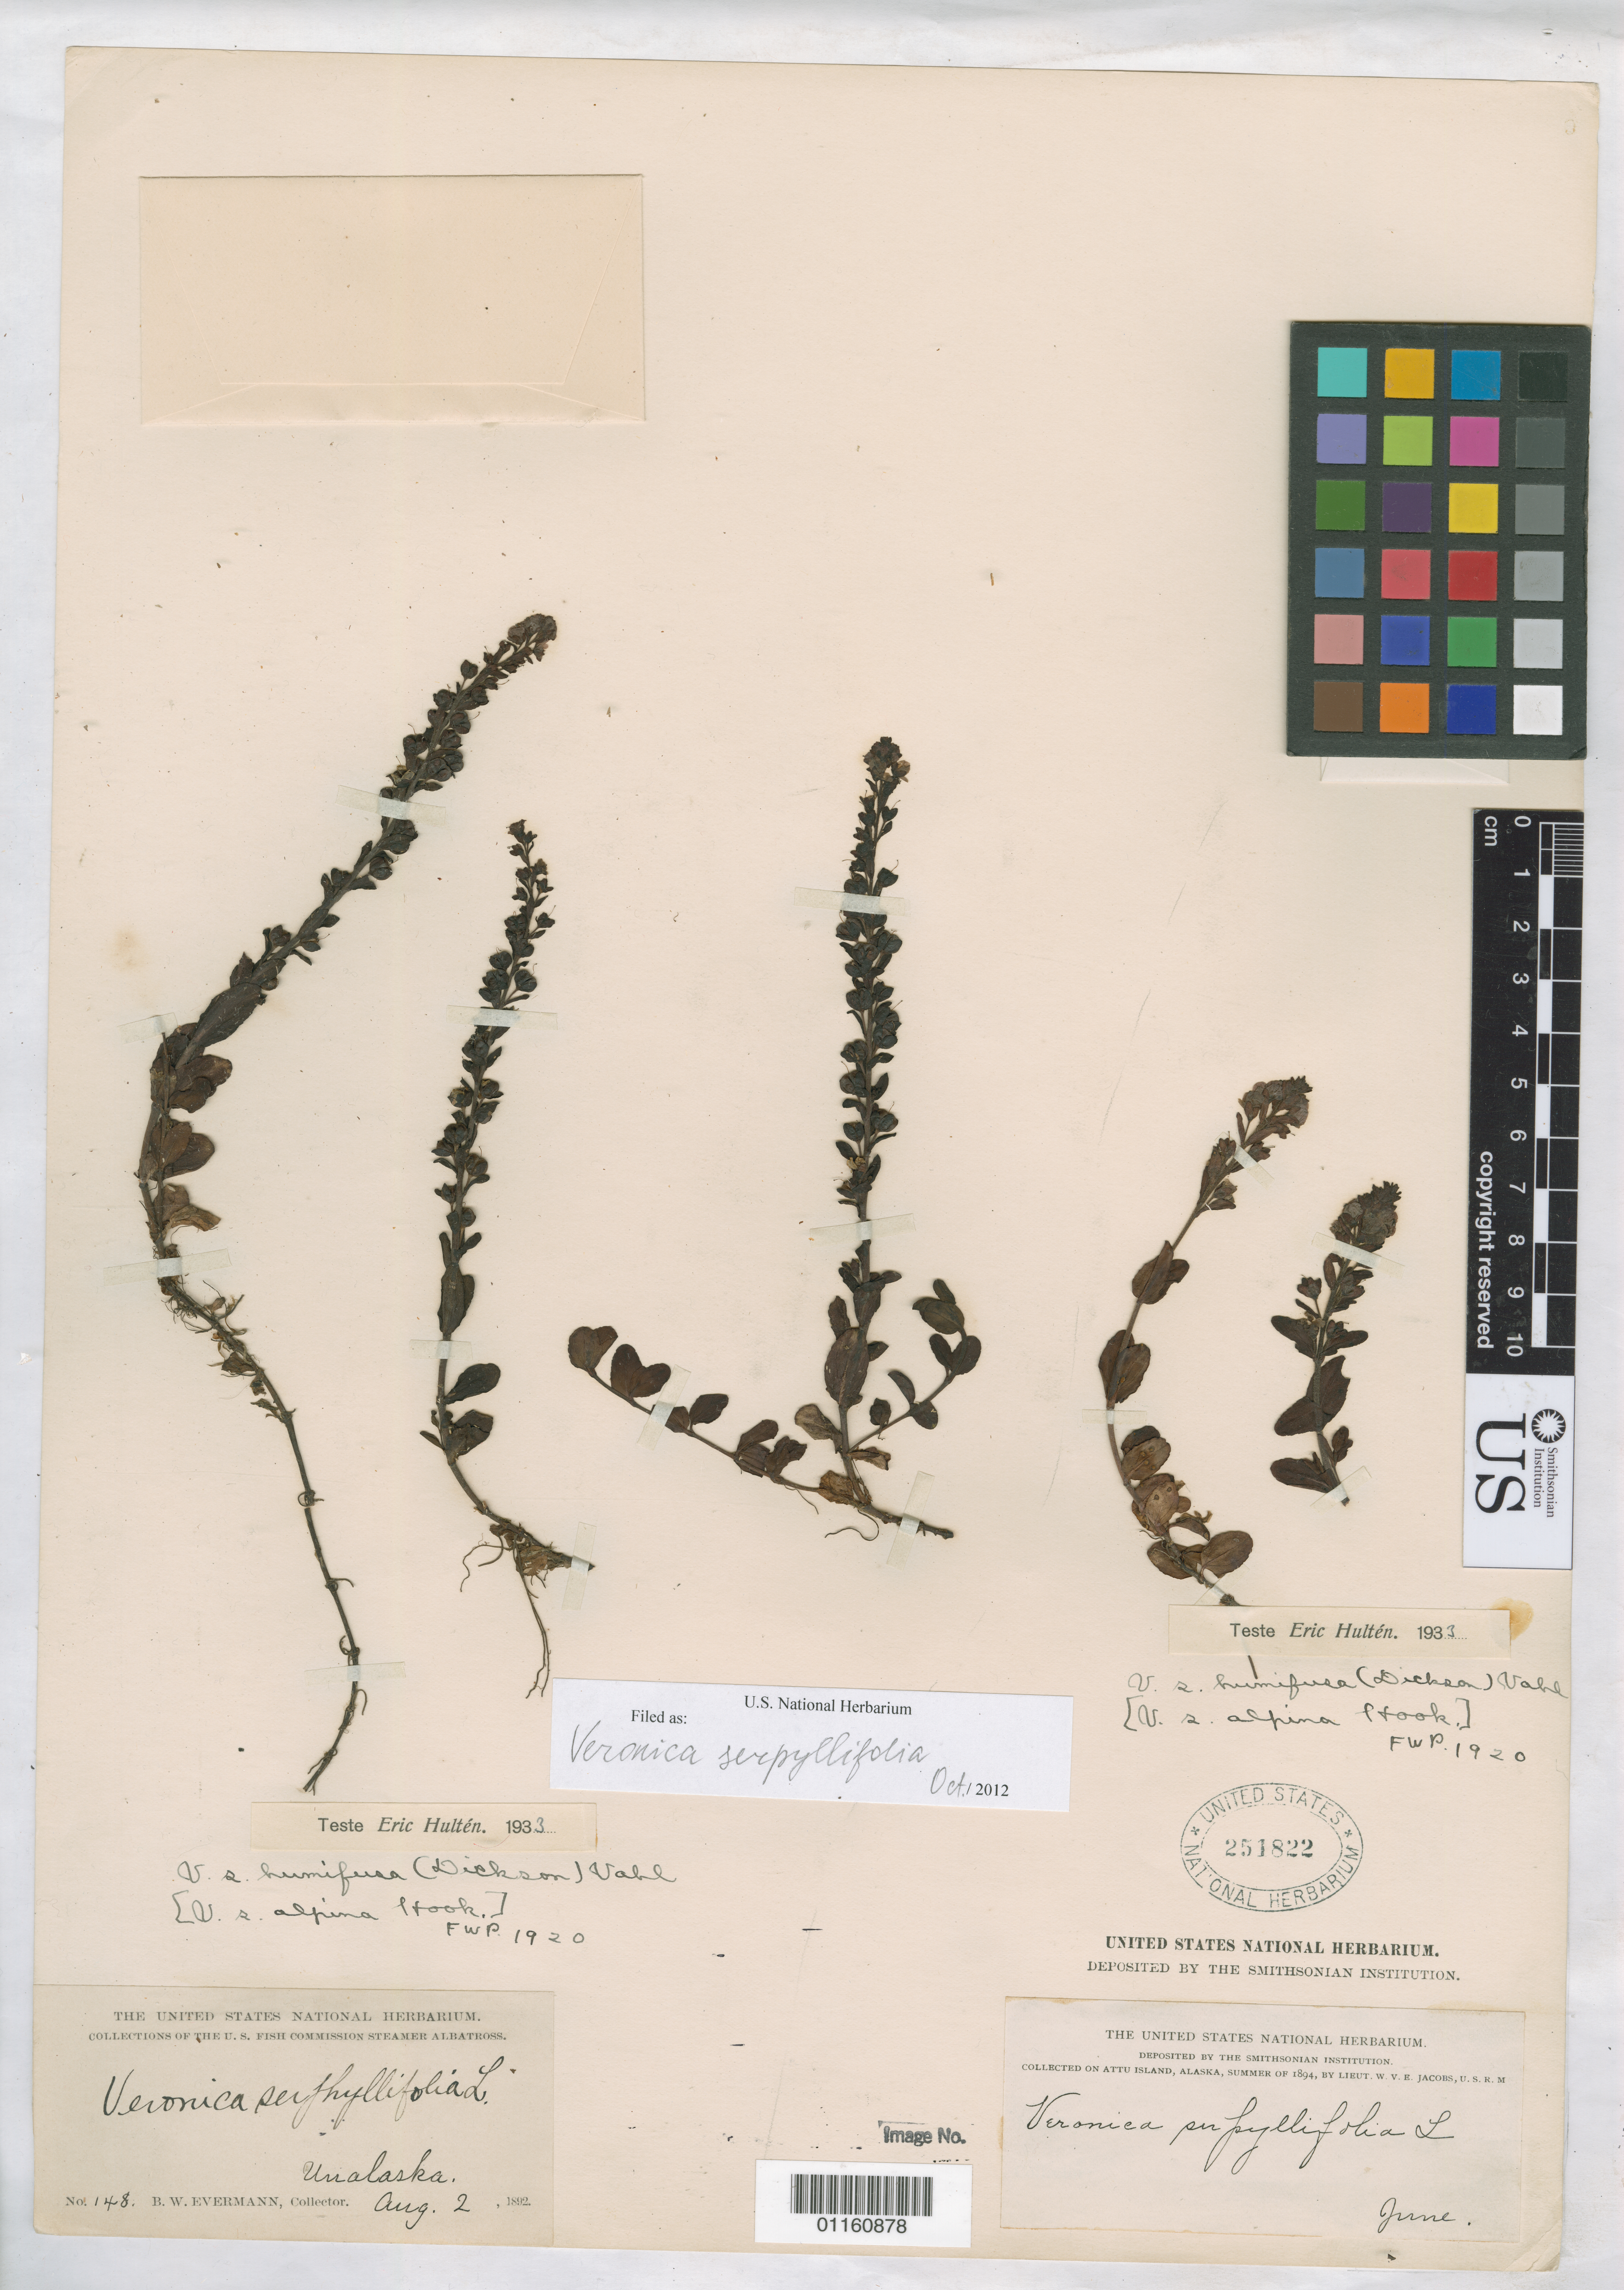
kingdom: Plantae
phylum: Tracheophyta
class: Magnoliopsida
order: Lamiales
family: Plantaginaceae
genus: Veronica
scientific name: Veronica serpyllifolia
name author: L.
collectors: B. W. Evermann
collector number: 148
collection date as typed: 2 Aug 1892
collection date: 1892-08-02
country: United States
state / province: Alaska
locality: Unalaska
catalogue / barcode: US 251822